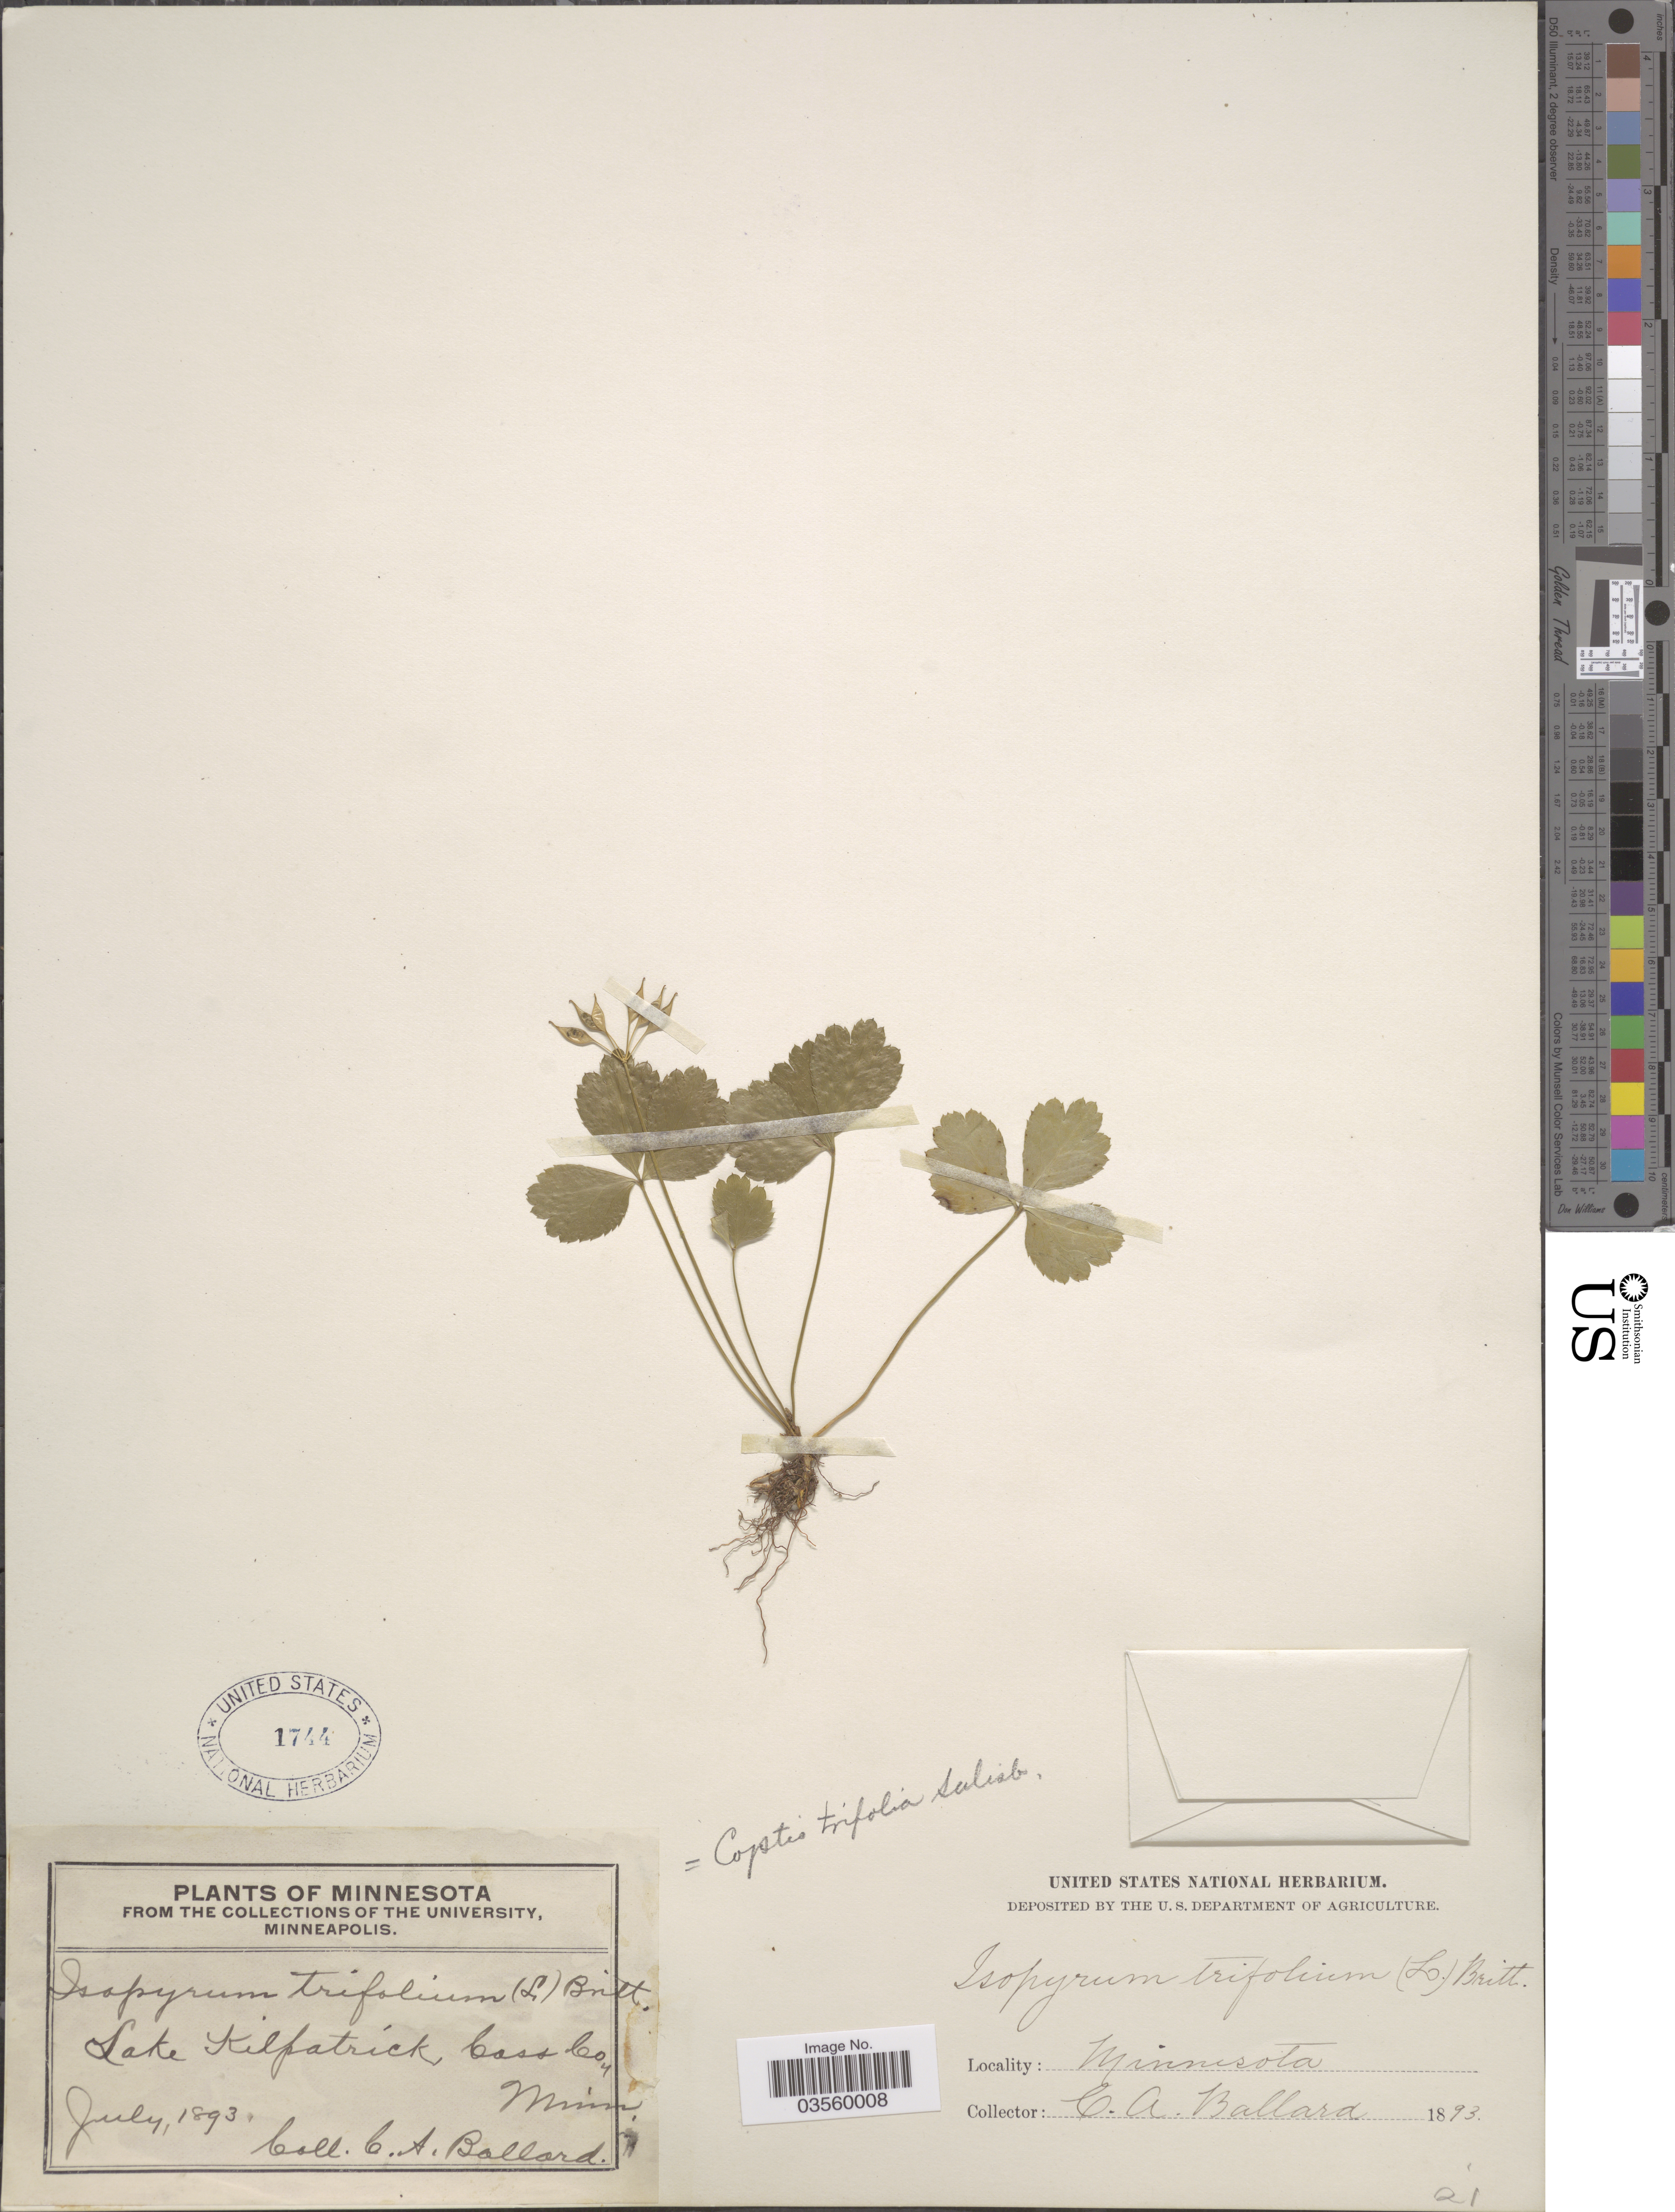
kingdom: Plantae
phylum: Tracheophyta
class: Magnoliopsida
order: Ranunculales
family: Ranunculaceae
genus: Coptis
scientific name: Coptis trifolia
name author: (L.) Salisb.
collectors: C. Ballara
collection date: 1893-07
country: United States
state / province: Minnesota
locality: Lake Kilpatrick, Cass Co.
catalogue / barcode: US 1744